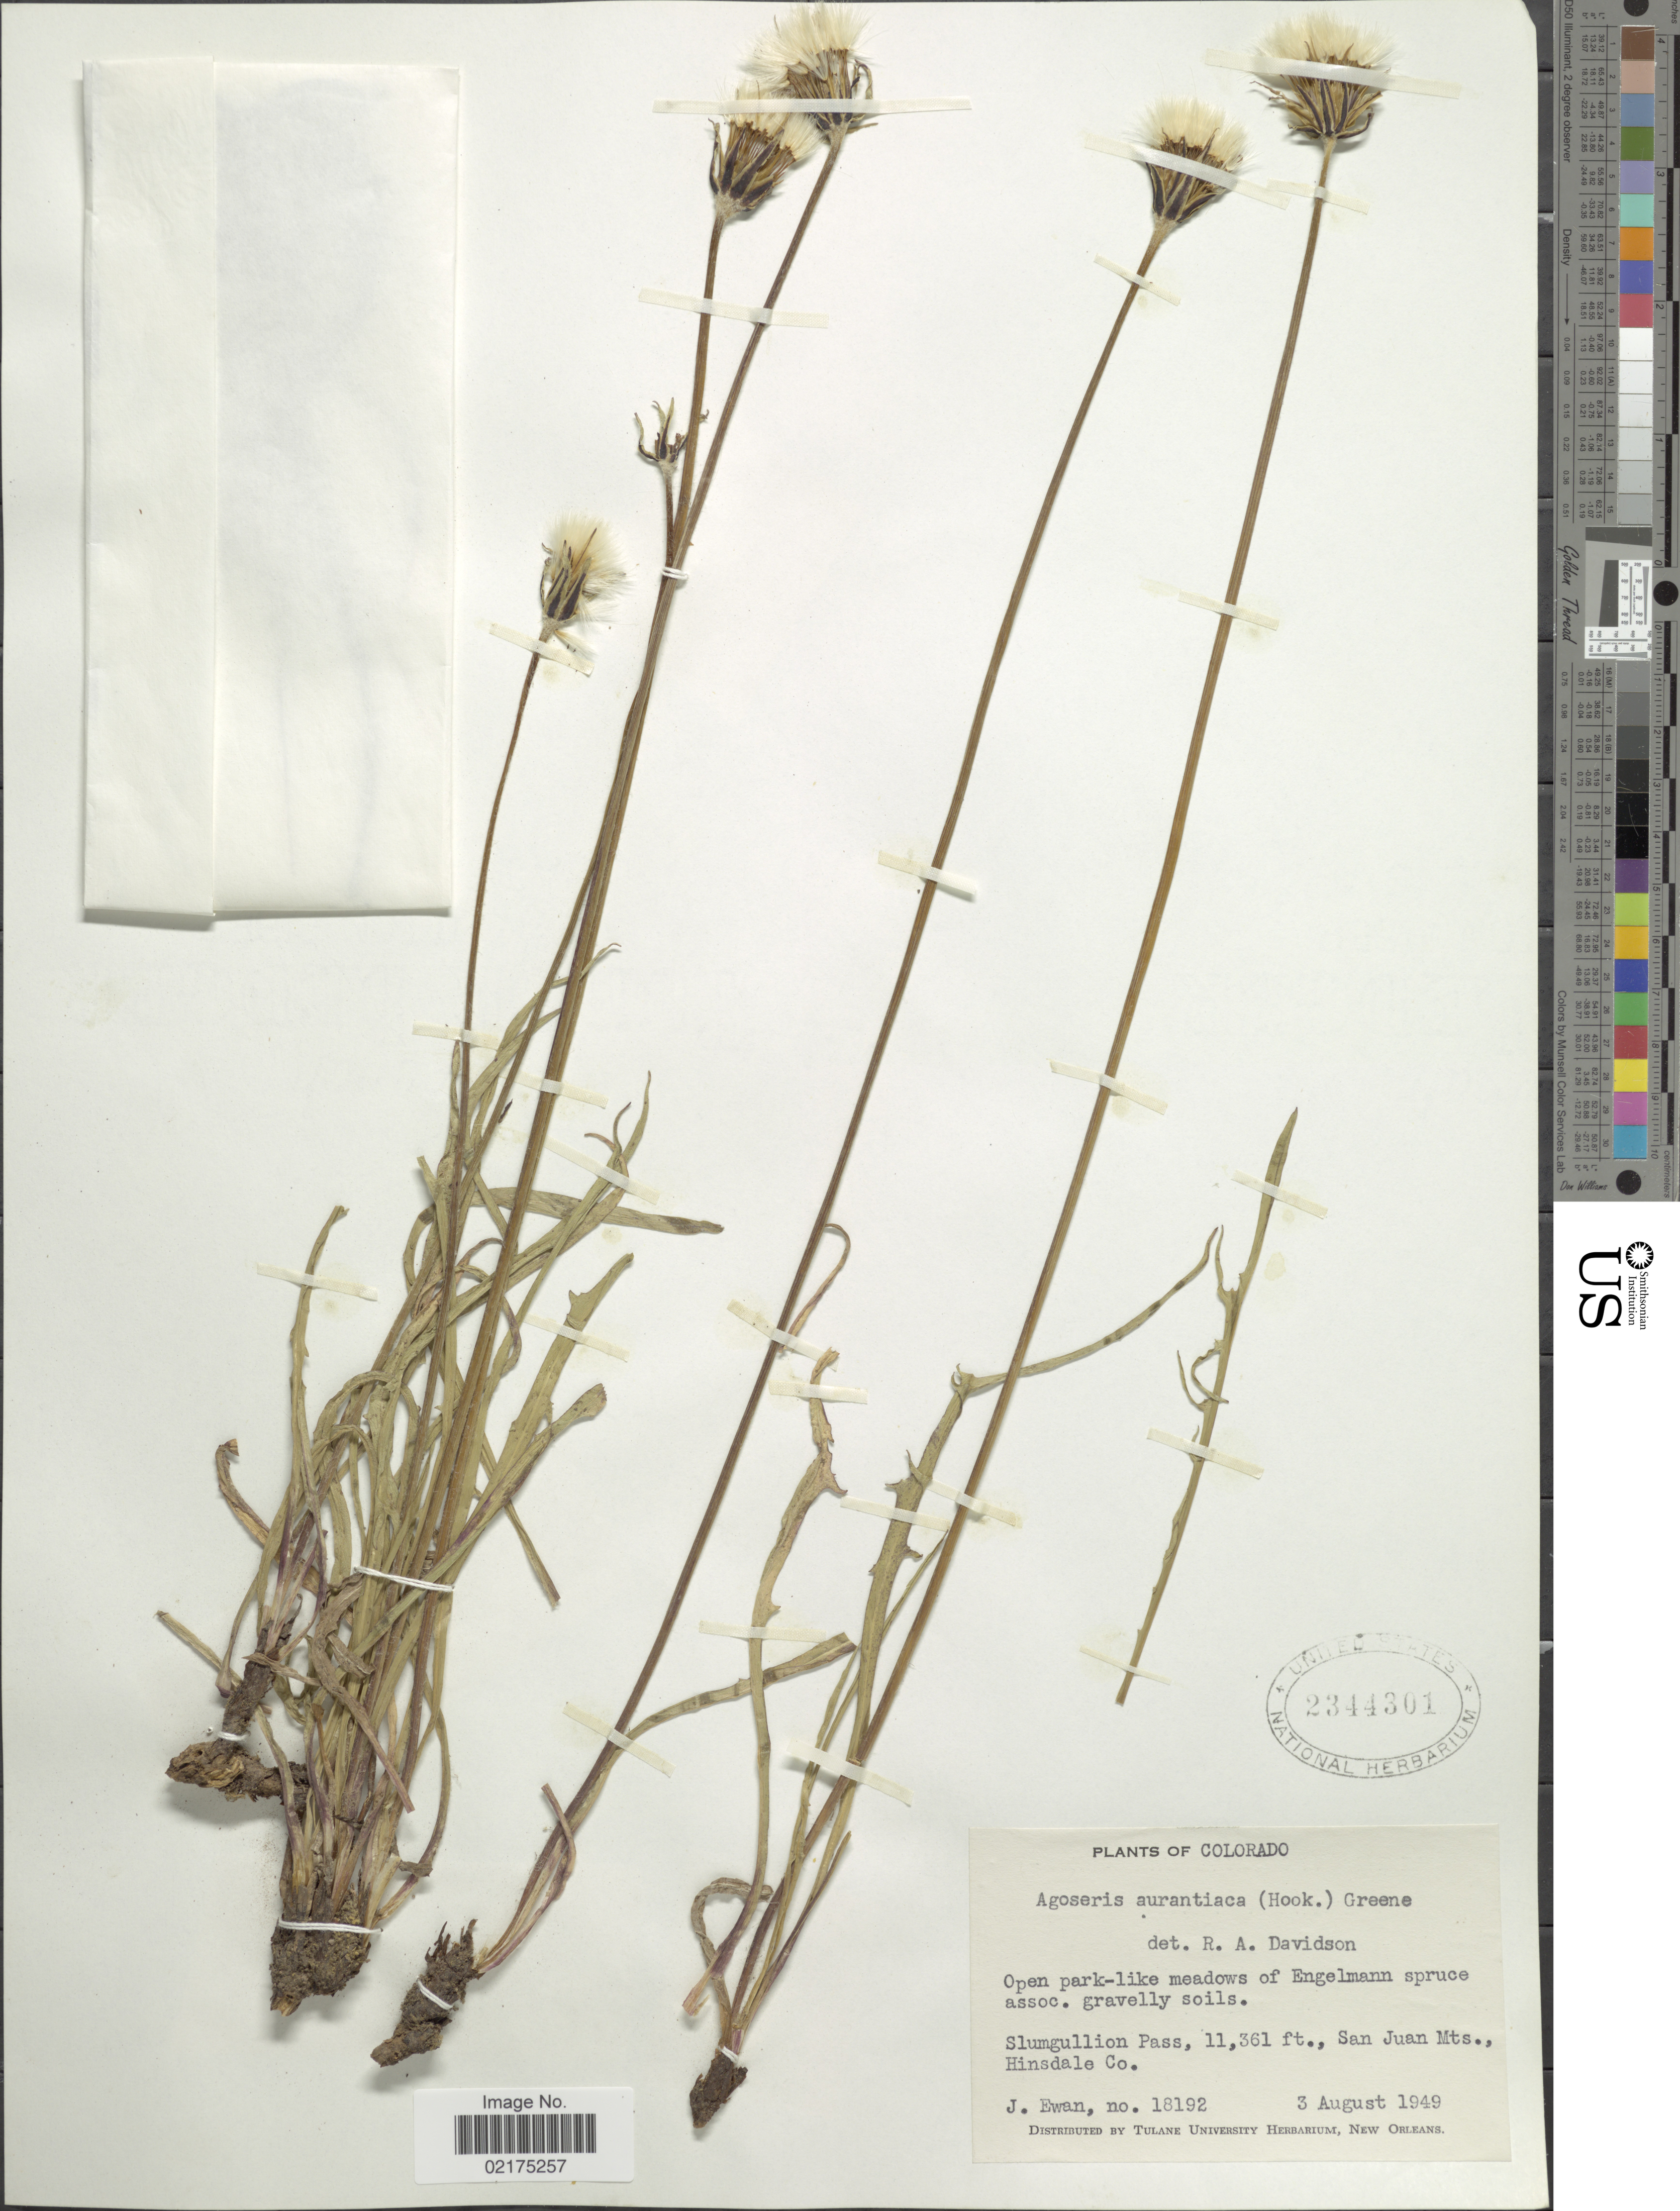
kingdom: Plantae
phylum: Tracheophyta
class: Magnoliopsida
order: Asterales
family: Asteraceae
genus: Agoseris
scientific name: Agoseris aurantiaca var. aurantiaca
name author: (Hook.) Greene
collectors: J. A. Ewan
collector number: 18192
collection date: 1949-08-03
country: United States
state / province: Colorado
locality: Open park-like meadows of Engelmann Spruce assoc., Slumgullion Pass, 11.361 ft., San Juan Mts., Hinsdale Co.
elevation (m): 3463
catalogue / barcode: US 2344301